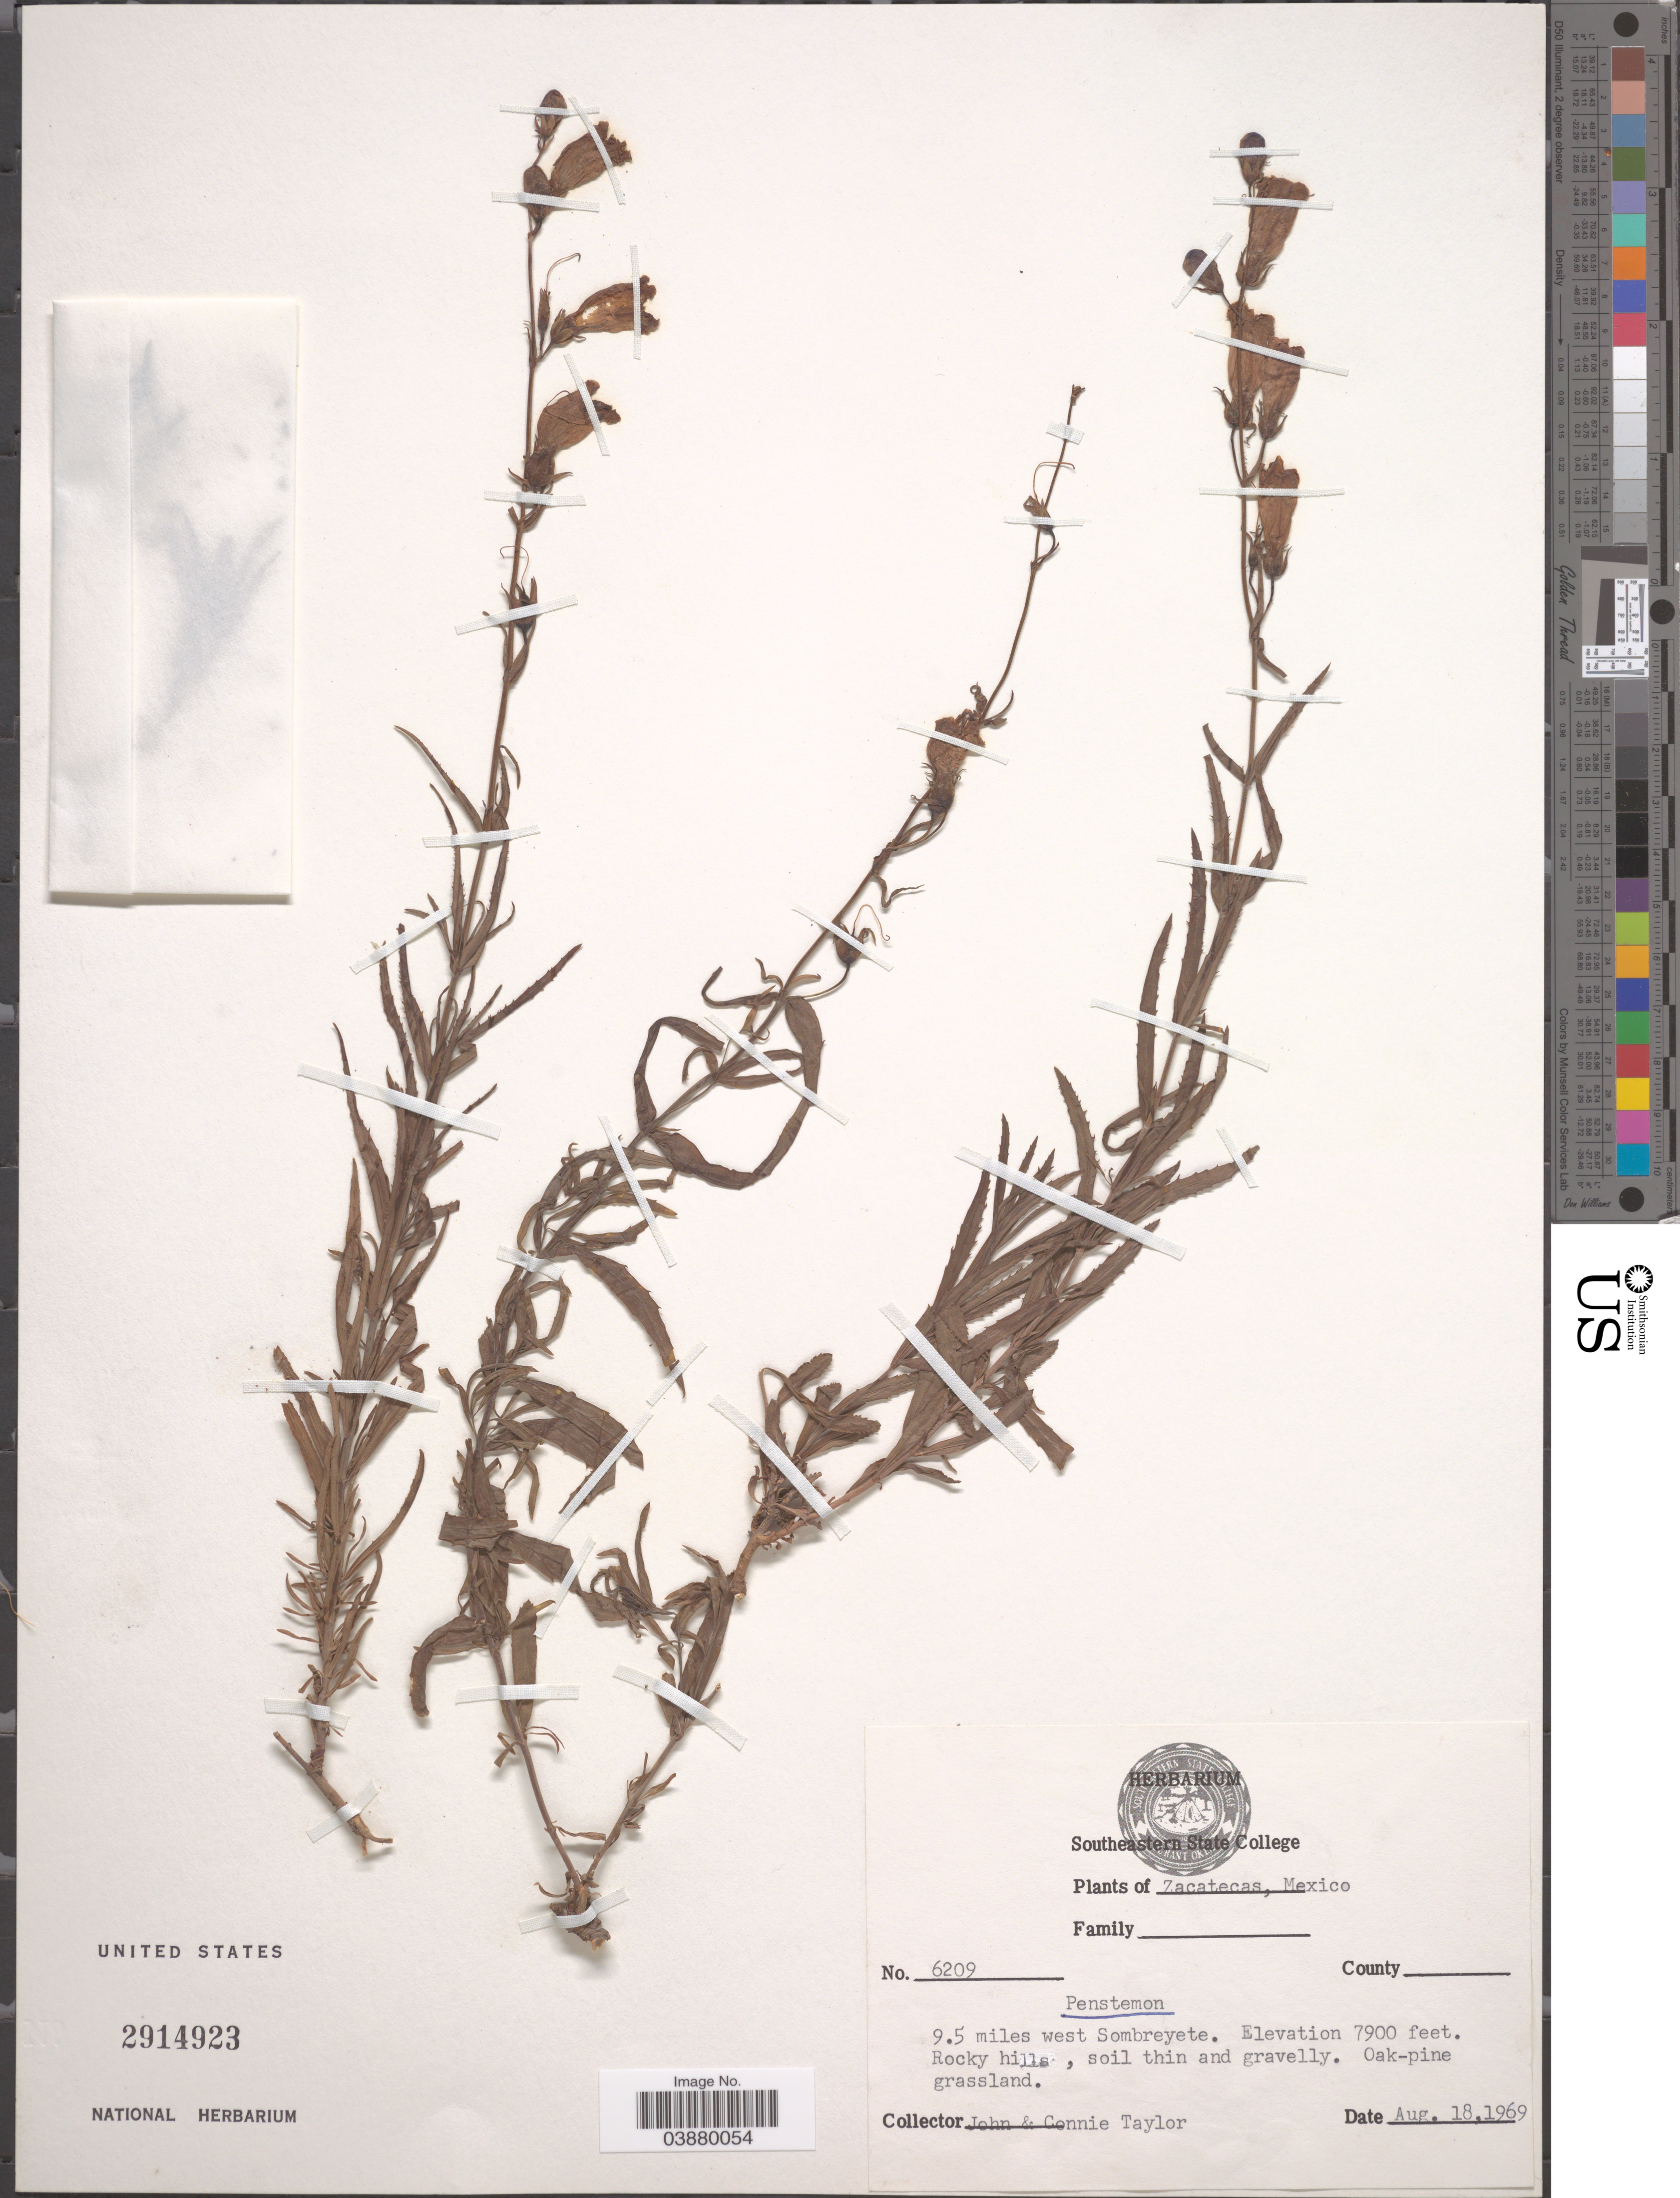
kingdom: Plantae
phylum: Tracheophyta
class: Magnoliopsida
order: Lamiales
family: Plantaginaceae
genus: Penstemon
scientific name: Penstemon sp.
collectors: J. Taylor & C. Taylor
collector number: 6209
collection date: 1969-08-18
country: Mexico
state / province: Zacatecas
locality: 9.5 miles west Sombreyete.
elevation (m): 2408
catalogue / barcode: US 2914923